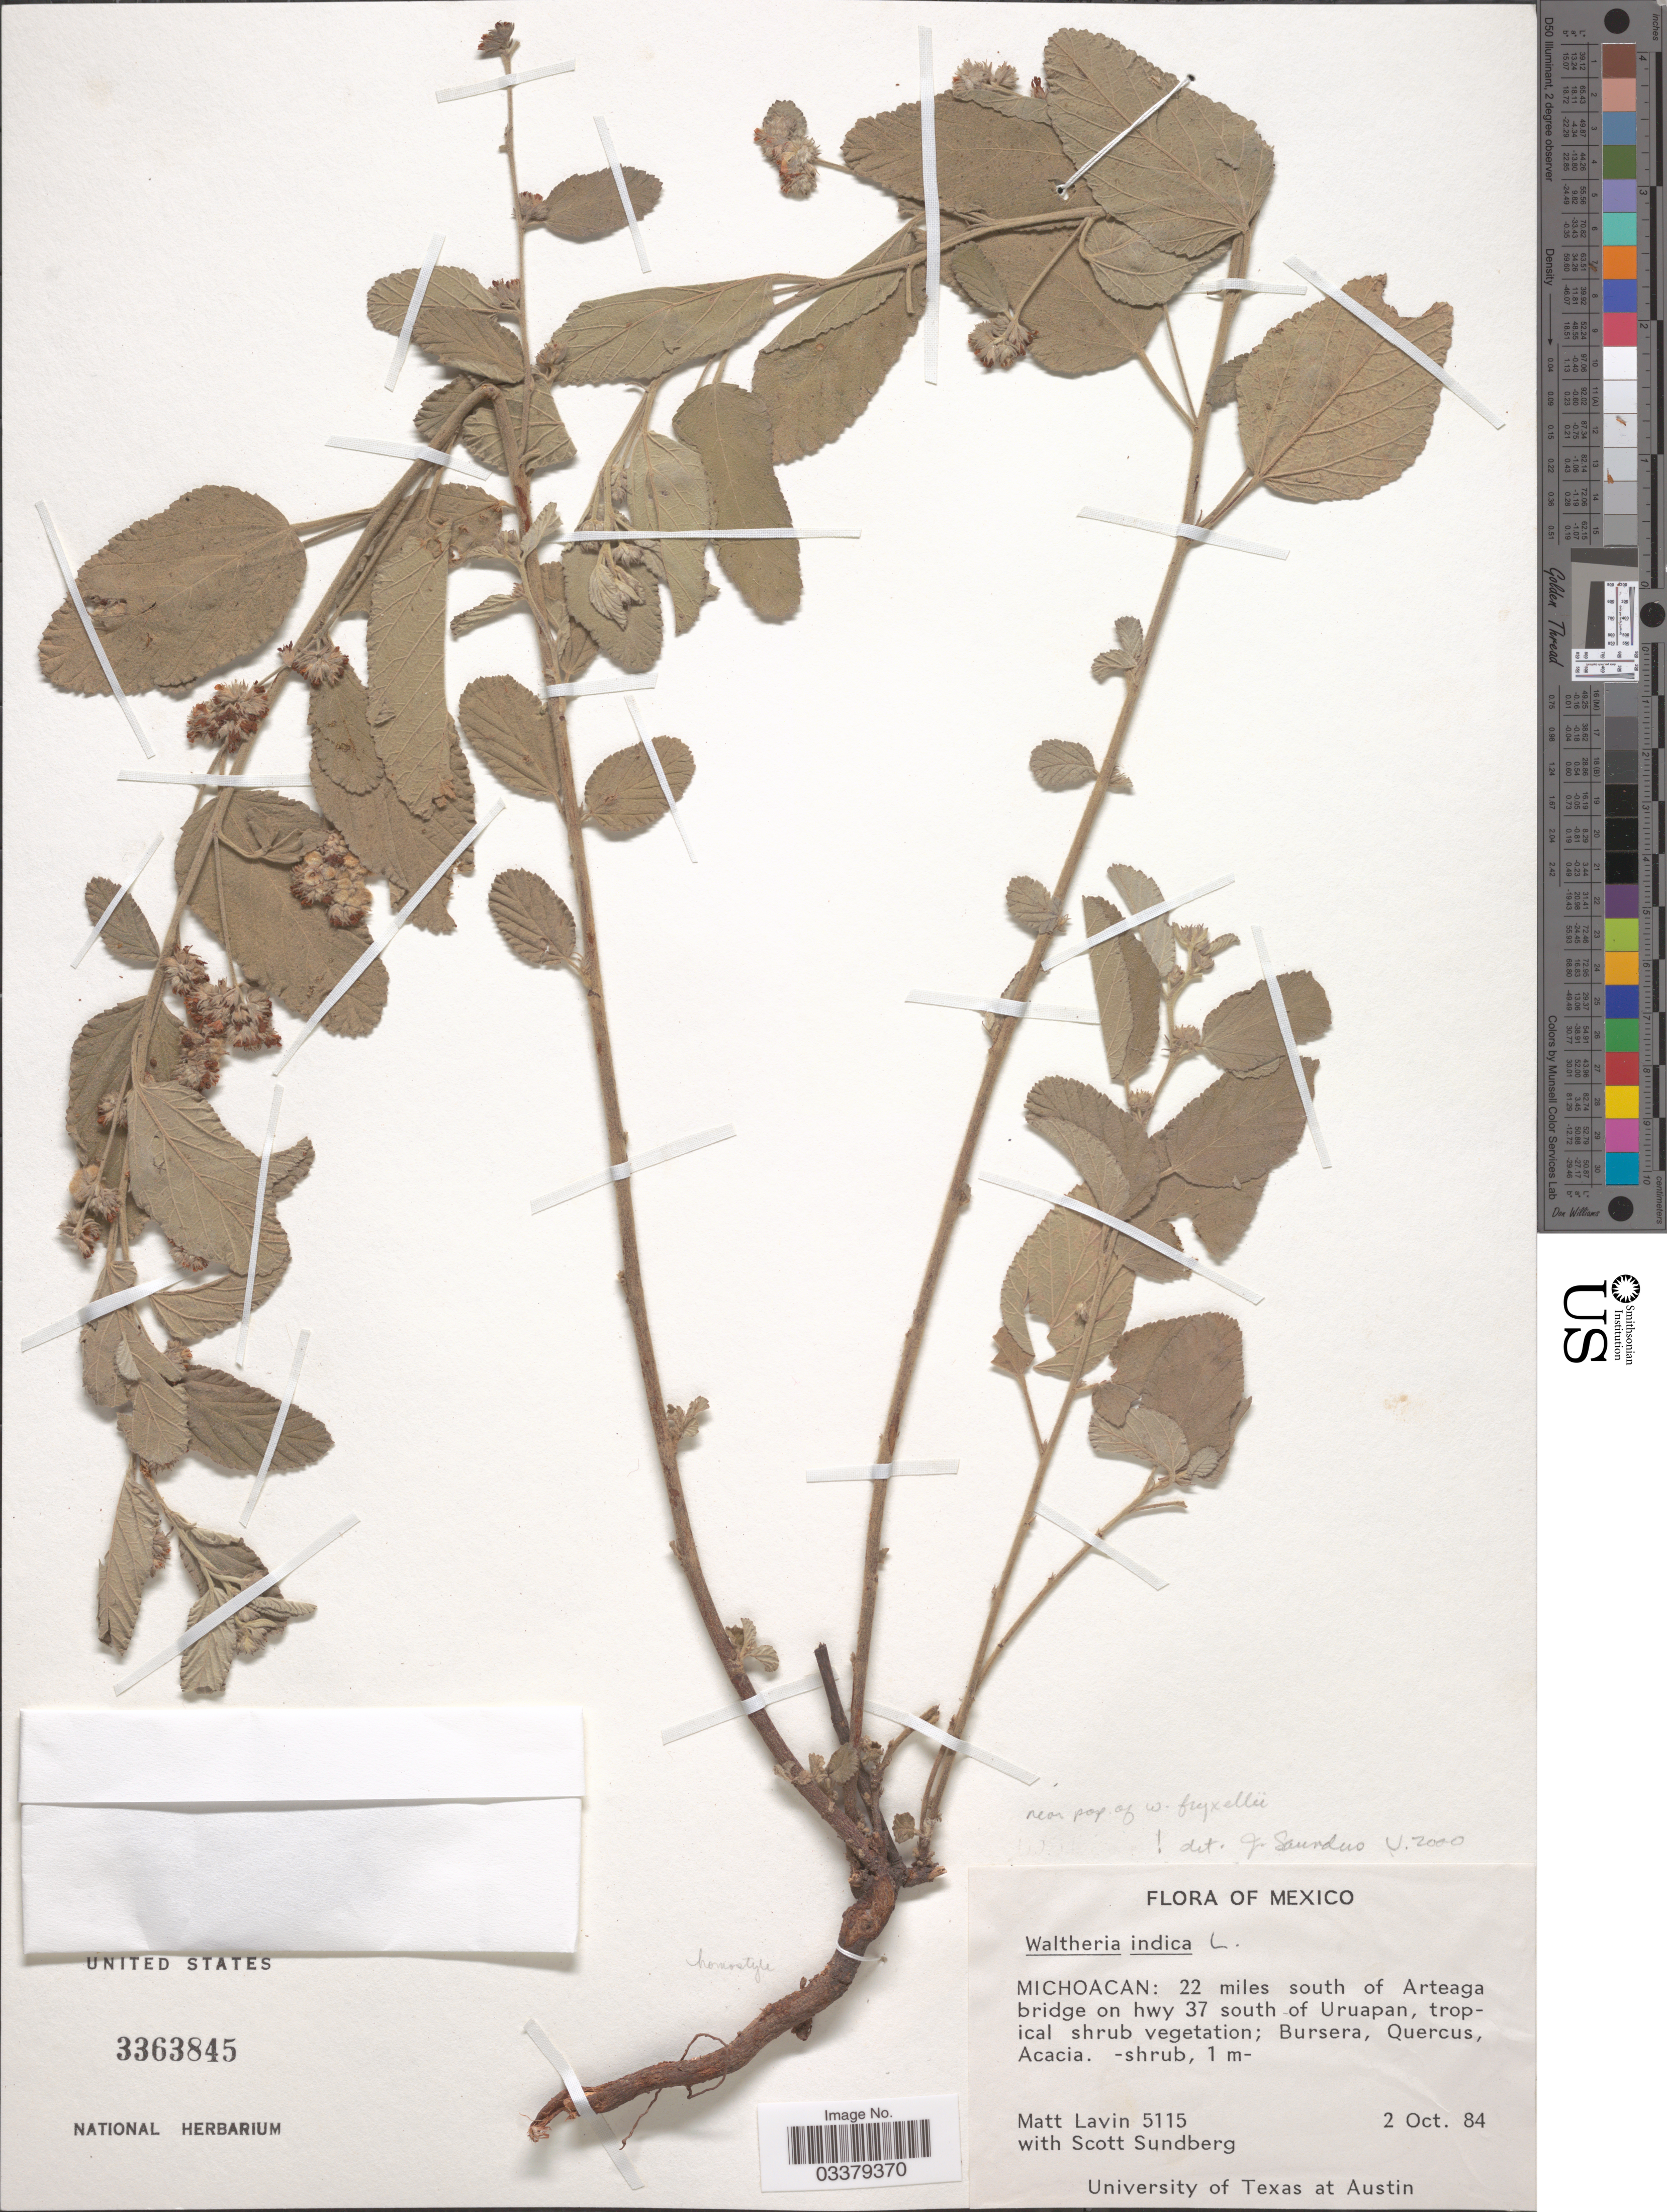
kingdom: Plantae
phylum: Tracheophyta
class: Magnoliopsida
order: Malvales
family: Malvaceae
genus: Waltheria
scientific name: Waltheria indica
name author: L.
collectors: M. Lavin & S. Sundberg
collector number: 5115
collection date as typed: Transcribed d/m/y: 2/10/84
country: Mexico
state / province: Michoacán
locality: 22 miles south of Arteaga bridge on hwy 37 south of Uruapan.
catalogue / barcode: US 3363845